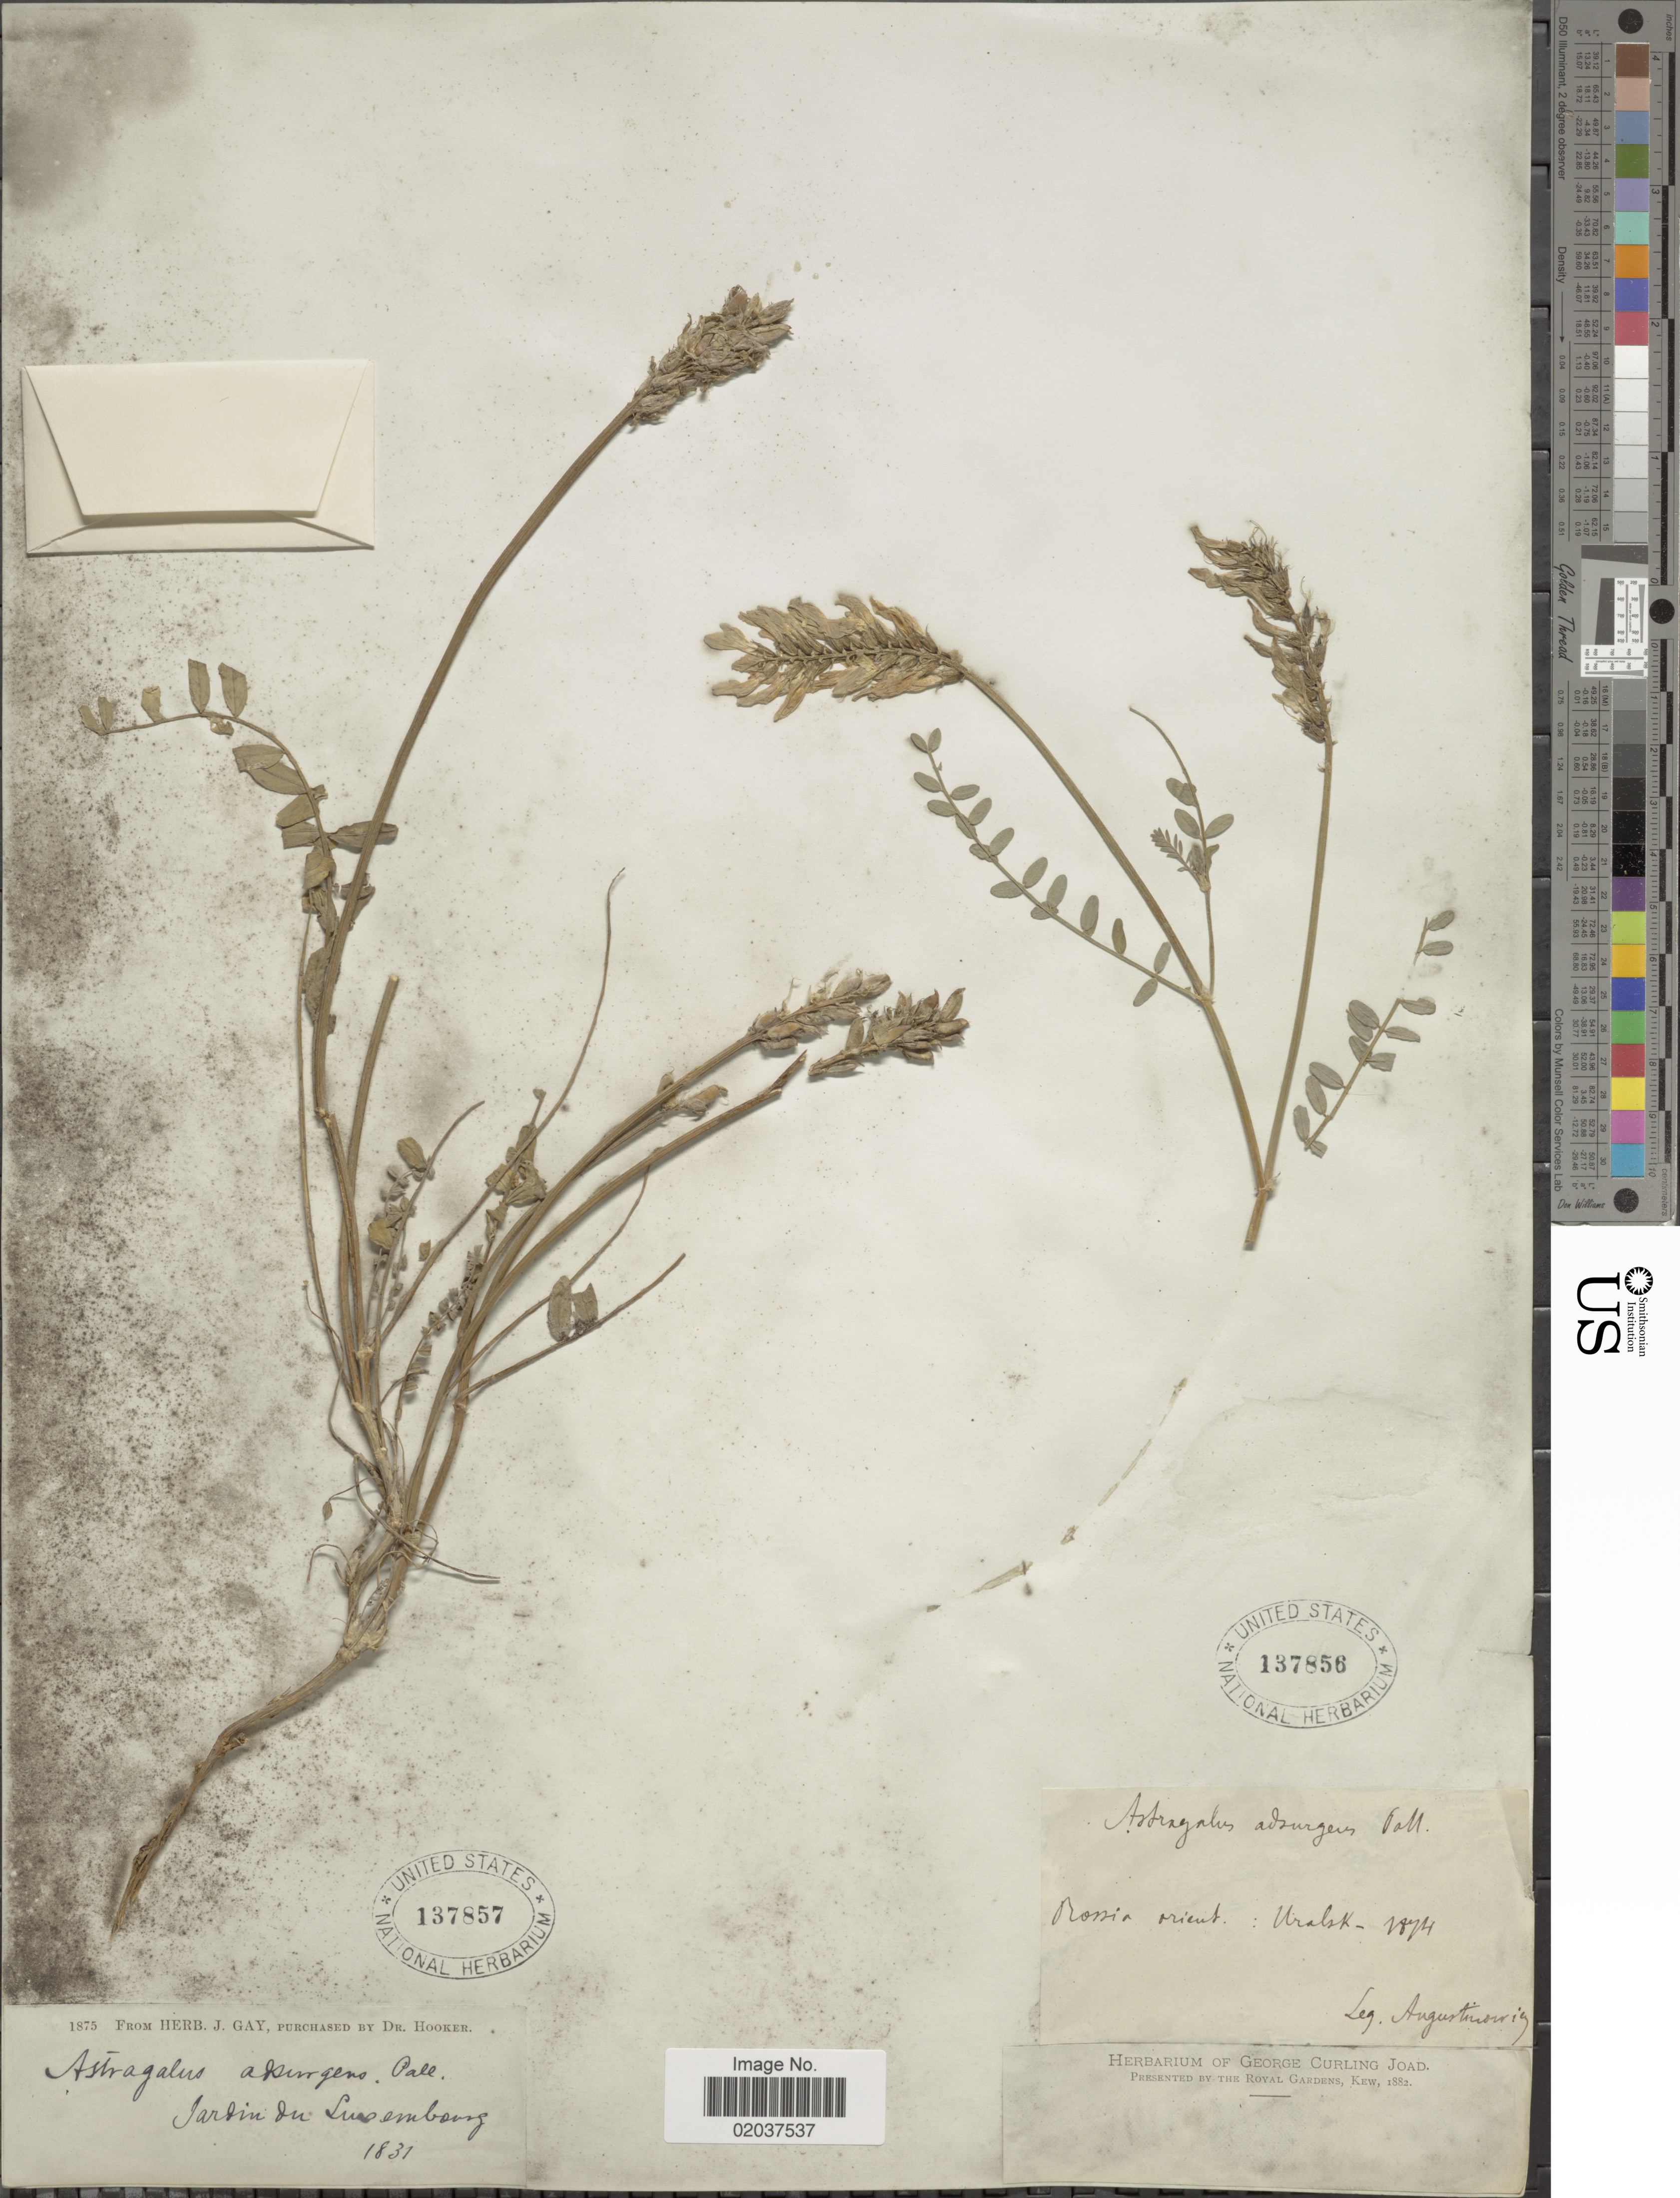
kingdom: Plantae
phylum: Tracheophyta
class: Magnoliopsida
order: Fabales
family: Fabaceae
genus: Astragalus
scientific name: Astragalus adsurgens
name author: Pall.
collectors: Augustinowicz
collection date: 1874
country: Kazakhstan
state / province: West Kazakhstan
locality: Rossia Orient. Uralsk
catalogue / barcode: US 137856-2